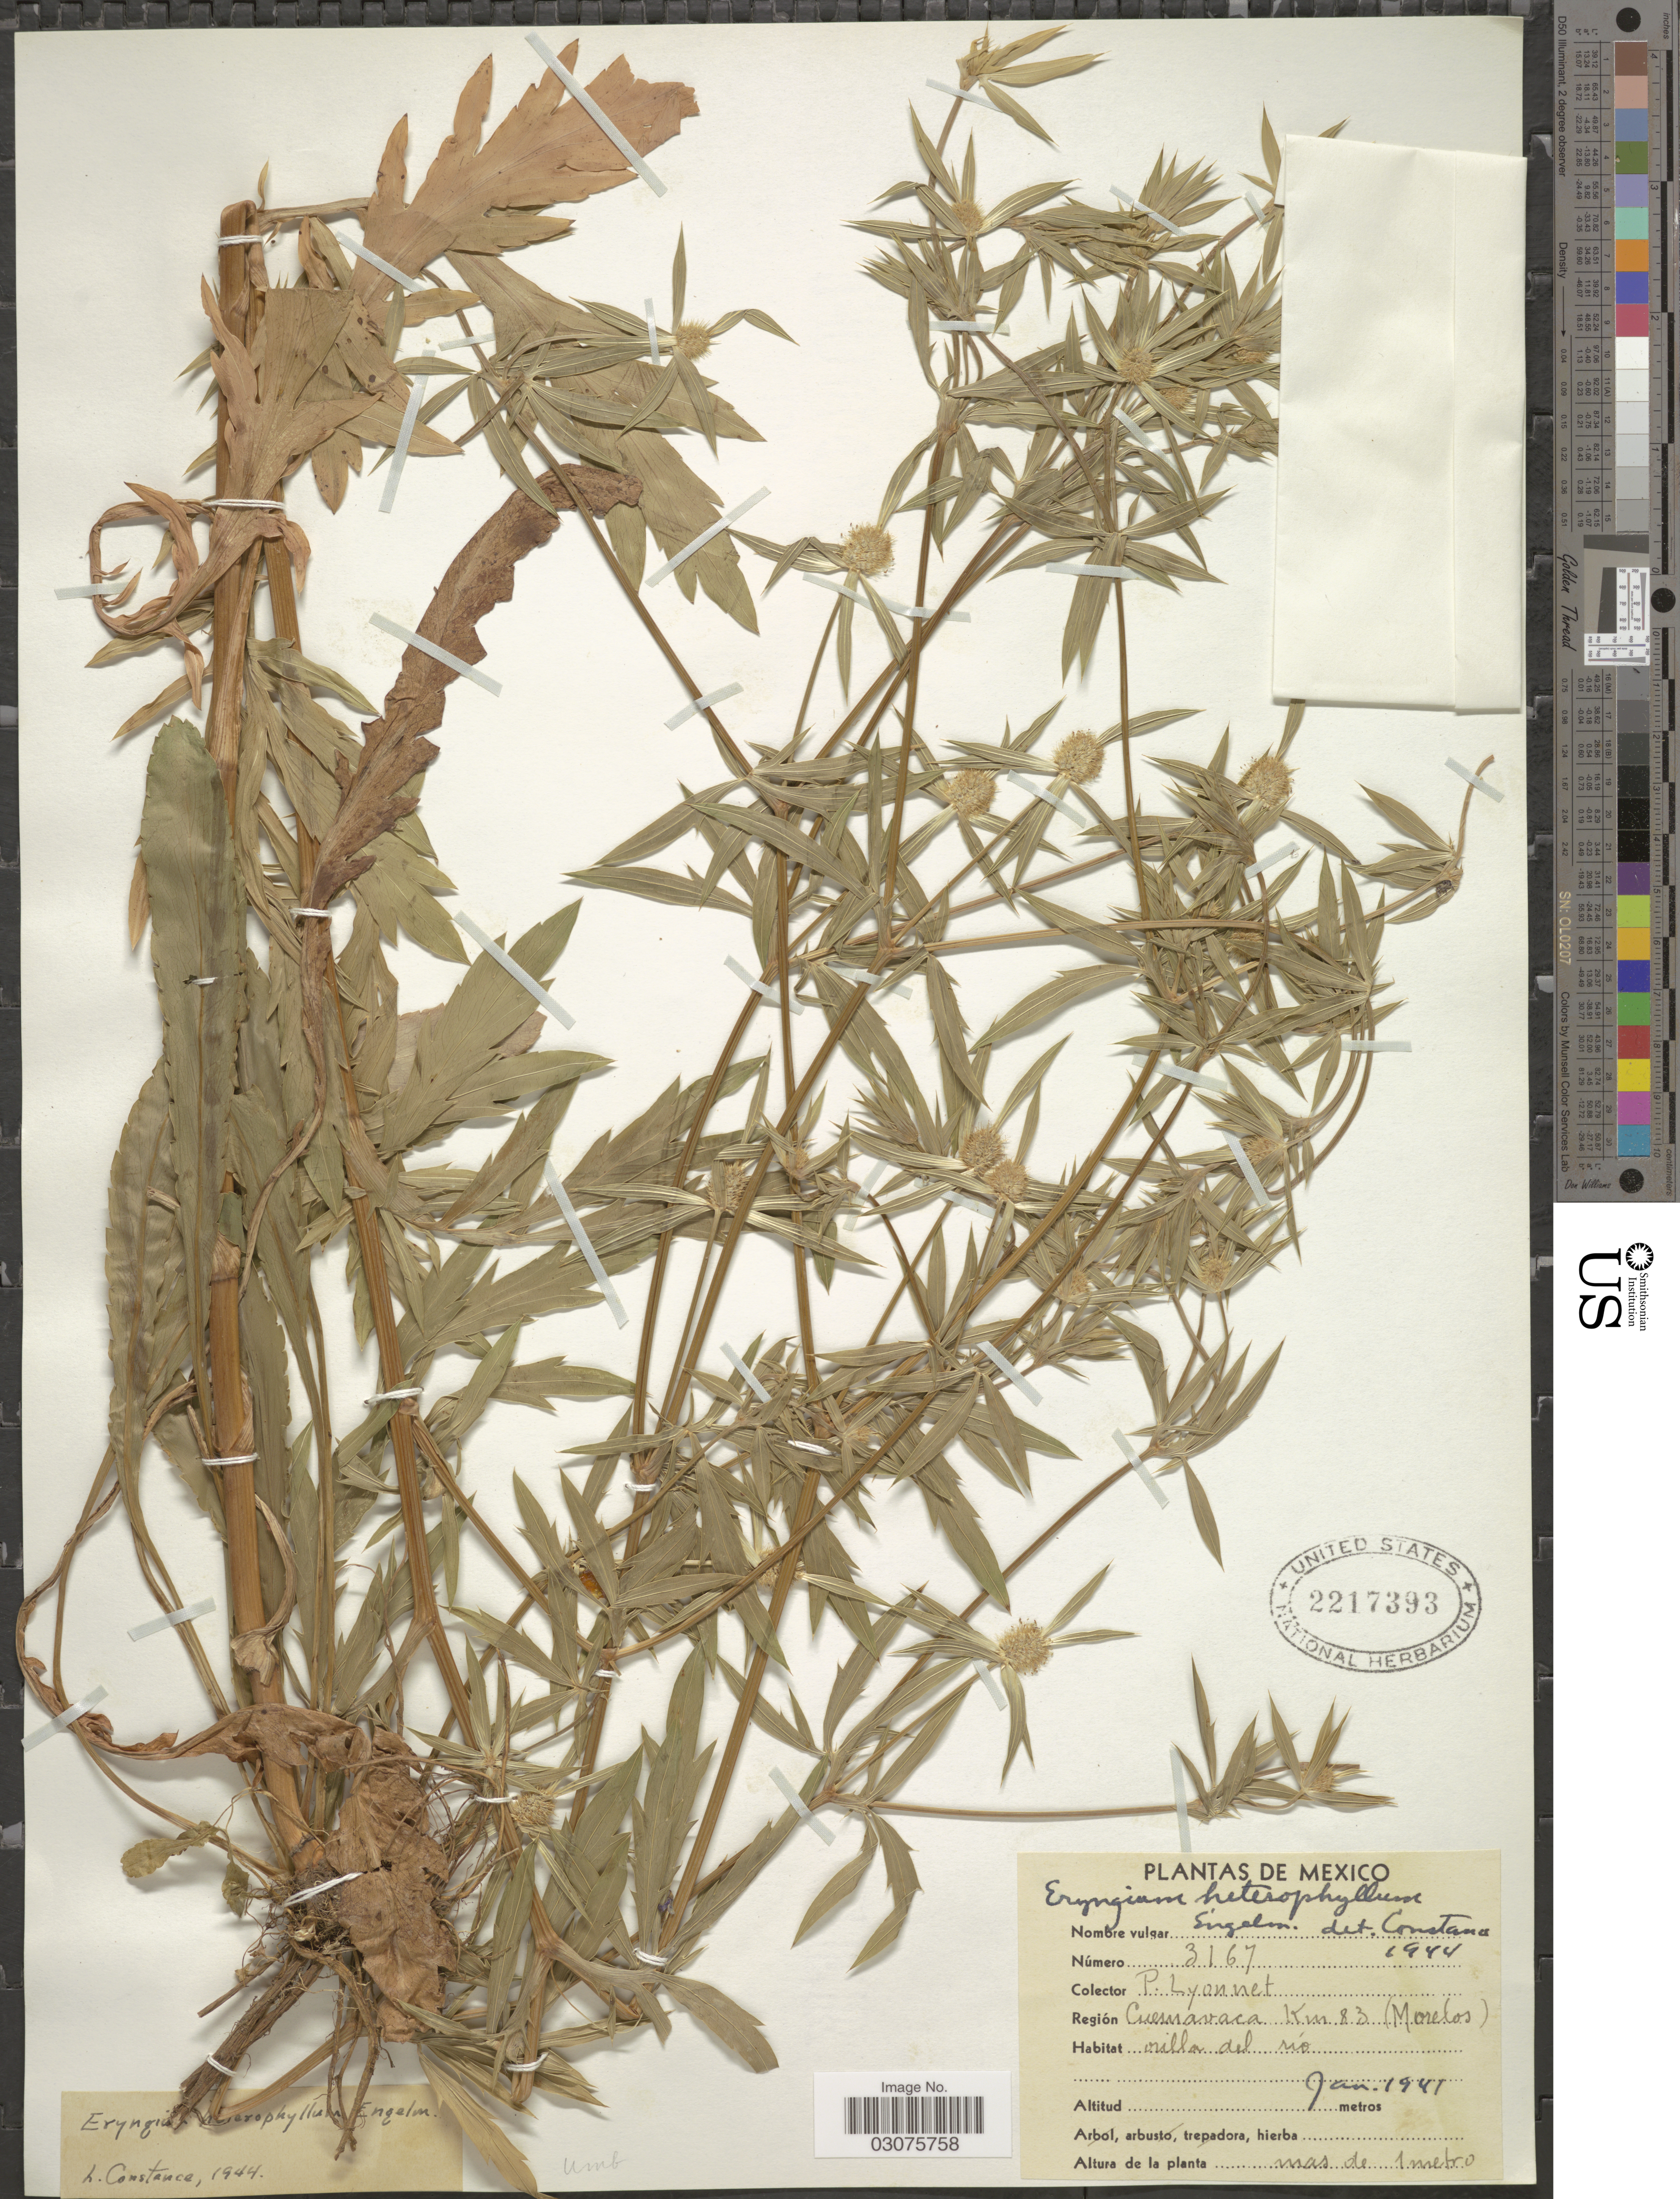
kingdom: Plantae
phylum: Tracheophyta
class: Magnoliopsida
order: Apiales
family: Apiaceae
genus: Eryngium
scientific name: Eryngium heterophyllum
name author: Engelm.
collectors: P. Lyonnet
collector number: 3167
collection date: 1941-01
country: Mexico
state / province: Morelos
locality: Región Cuernavaca Km 83. Orilla del río.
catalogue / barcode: US 2217393